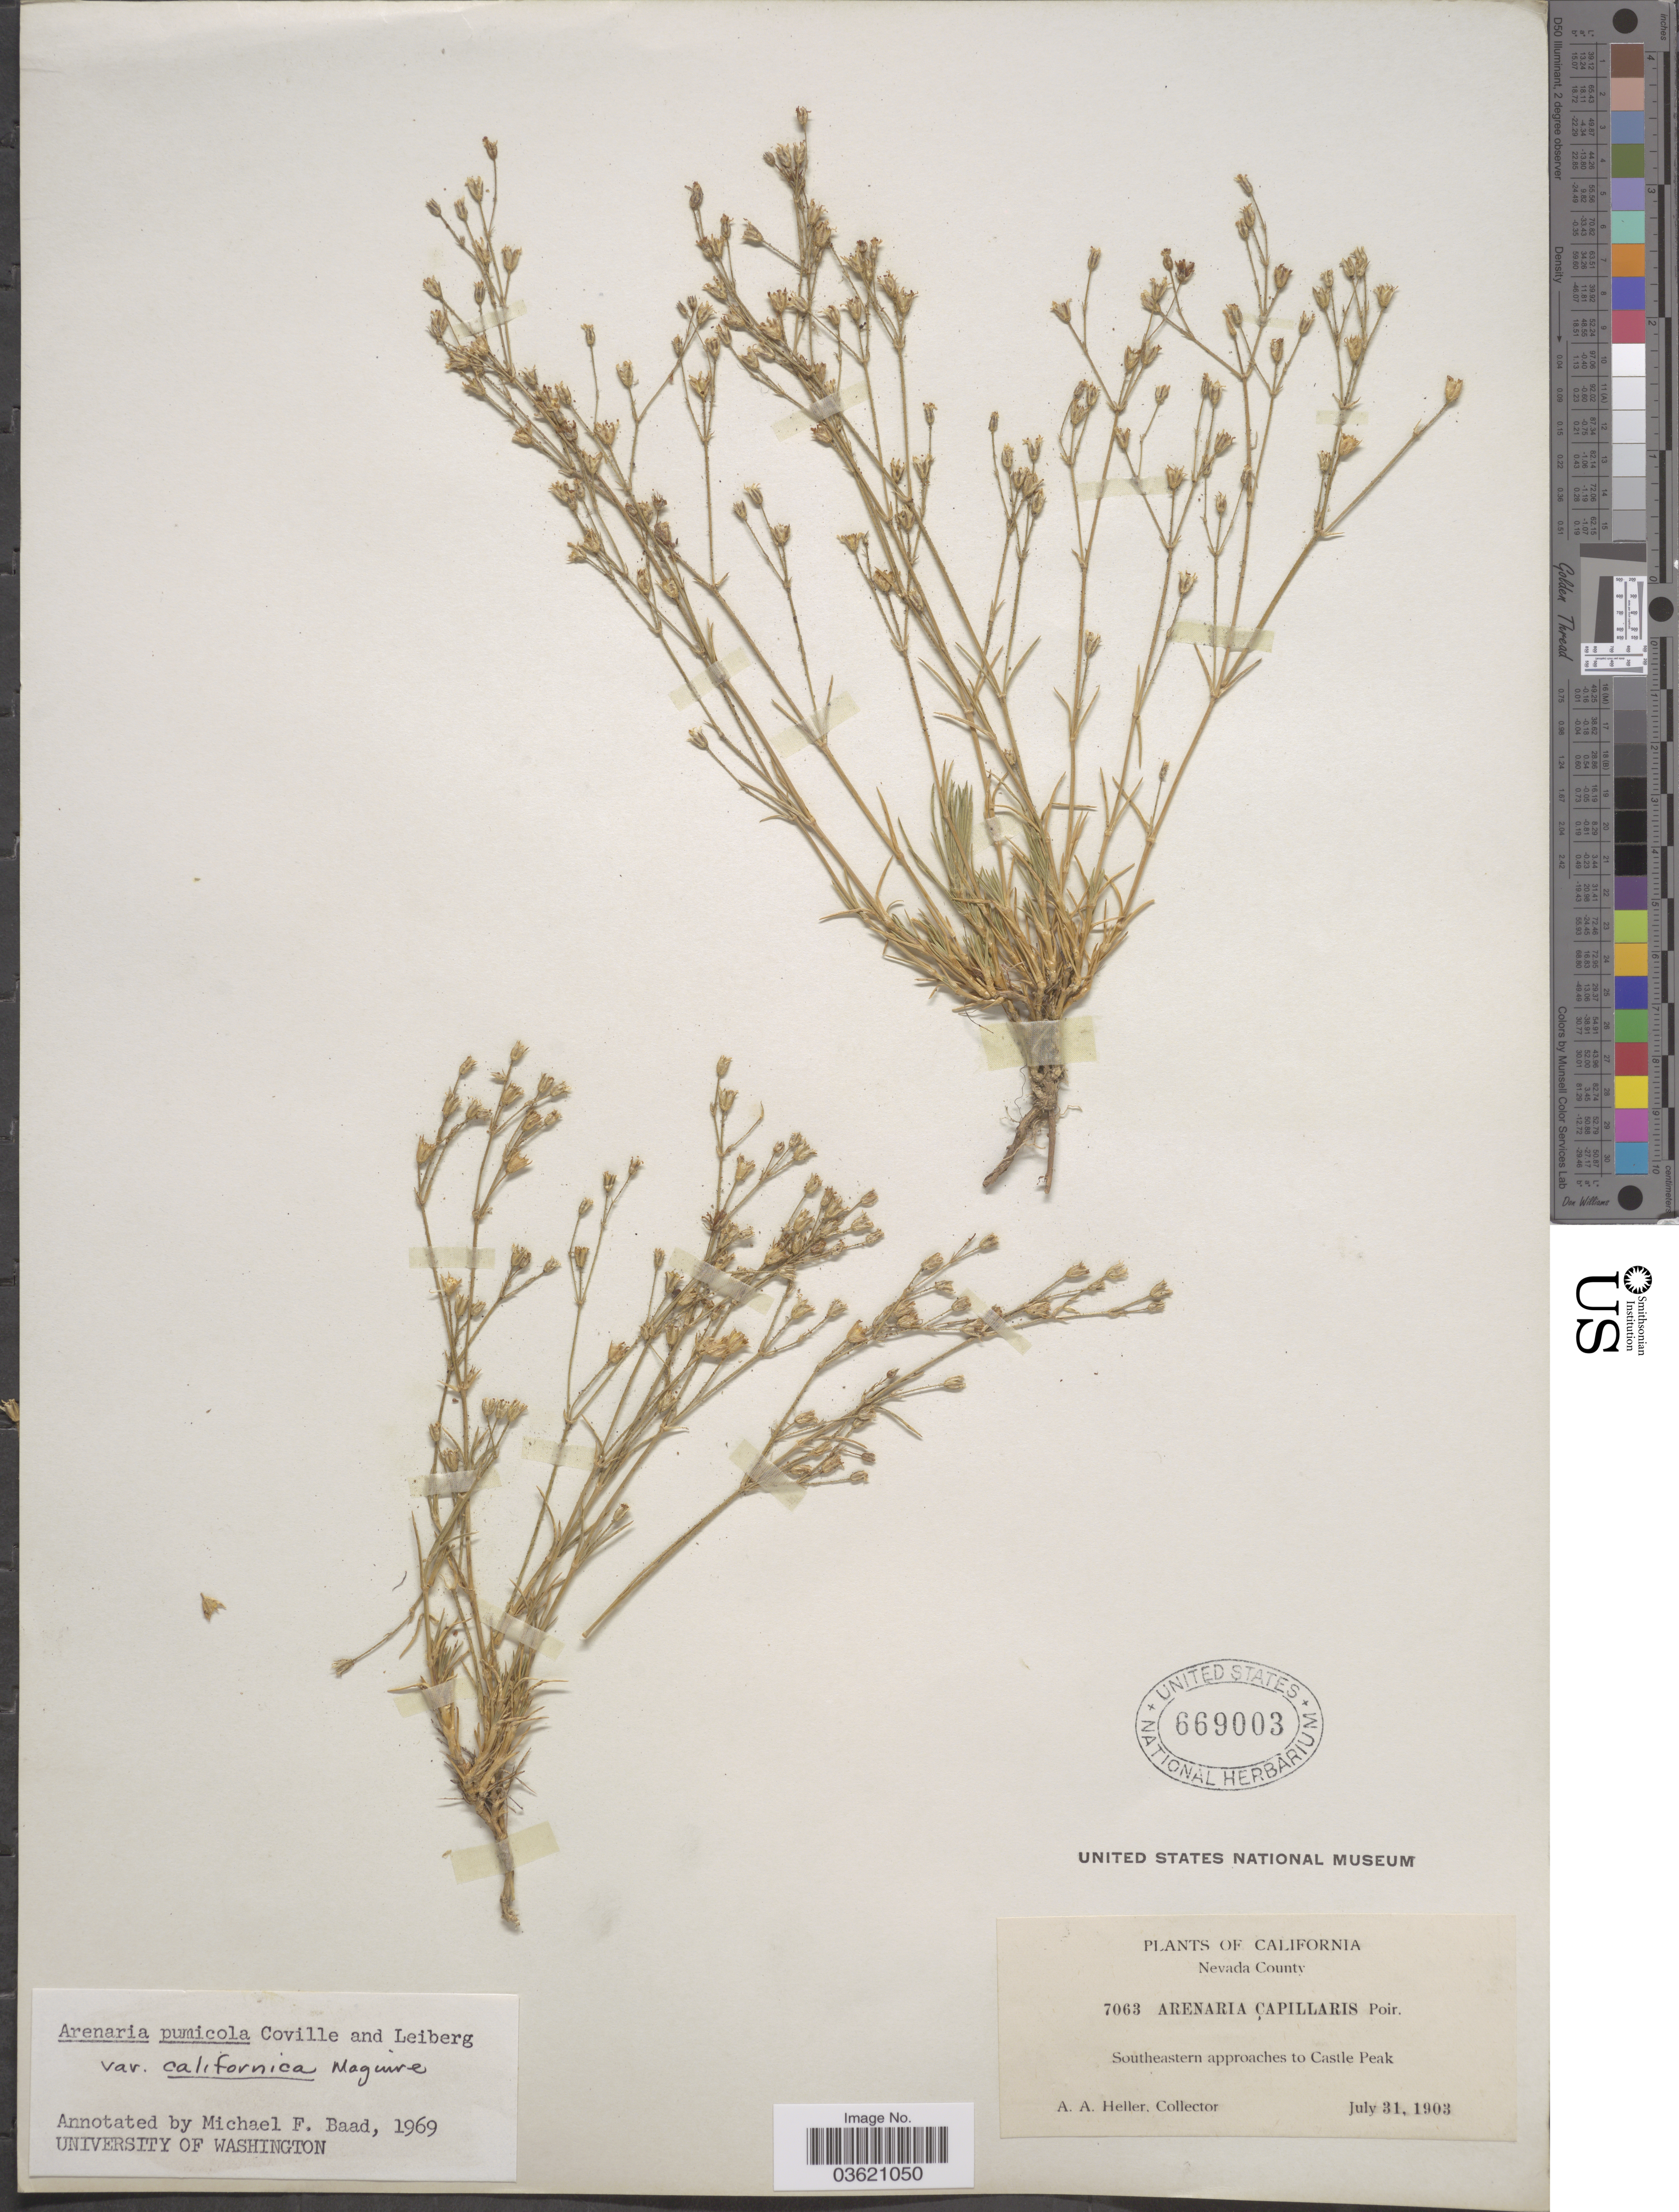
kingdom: Plantae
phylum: Tracheophyta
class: Magnoliopsida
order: Caryophyllales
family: Caryophyllaceae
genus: Eremogone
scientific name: Eremogone aculeata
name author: (S. Watson) Ikonn.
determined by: U.S. National Herbarium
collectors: A. A. Heller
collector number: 7063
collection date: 1903-07-31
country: United States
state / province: California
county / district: Nevada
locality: Nevada County. Southeastern approaches to Castle Peak.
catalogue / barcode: US 669003